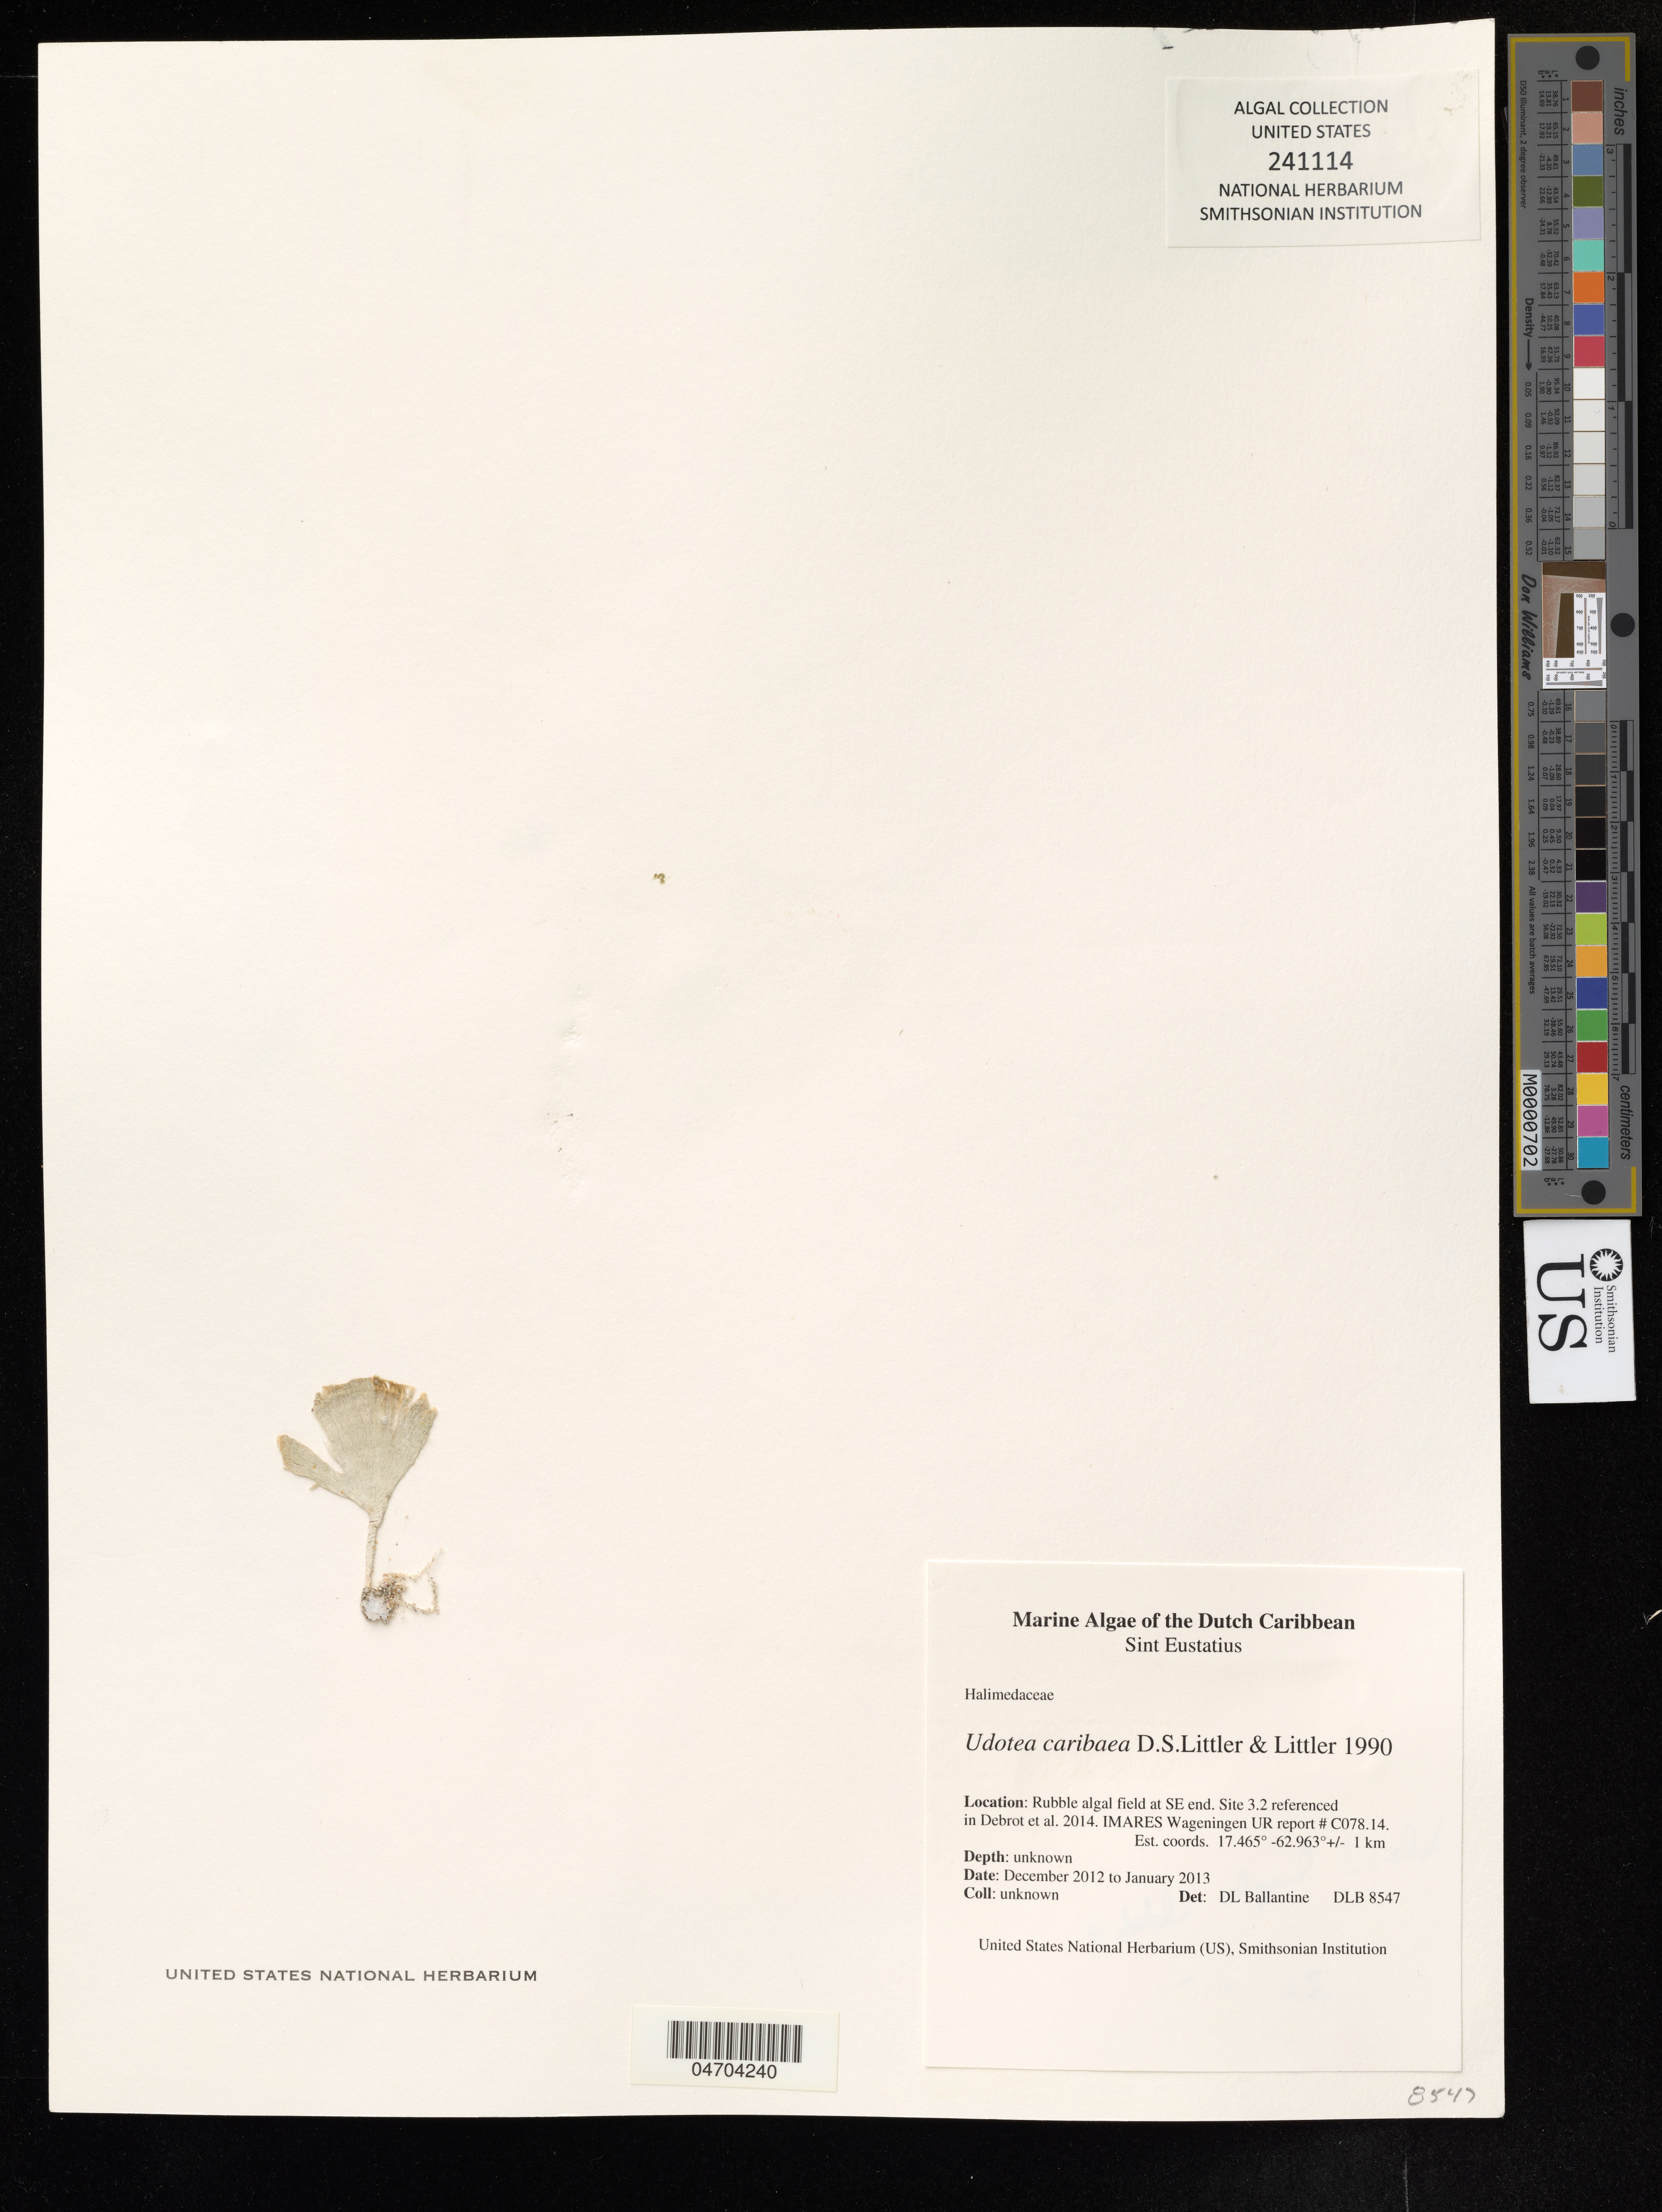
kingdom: Plantae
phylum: Chlorophyta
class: Ulvophyceae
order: Bryopsidales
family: Udoteaceae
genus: Udotea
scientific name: Udotea caribaea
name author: D.S. Littler & Littler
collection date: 2012-12/2013-01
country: Netherlands Antilles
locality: Dutch Caribbean, Sint Eustatius.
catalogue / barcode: US 241114